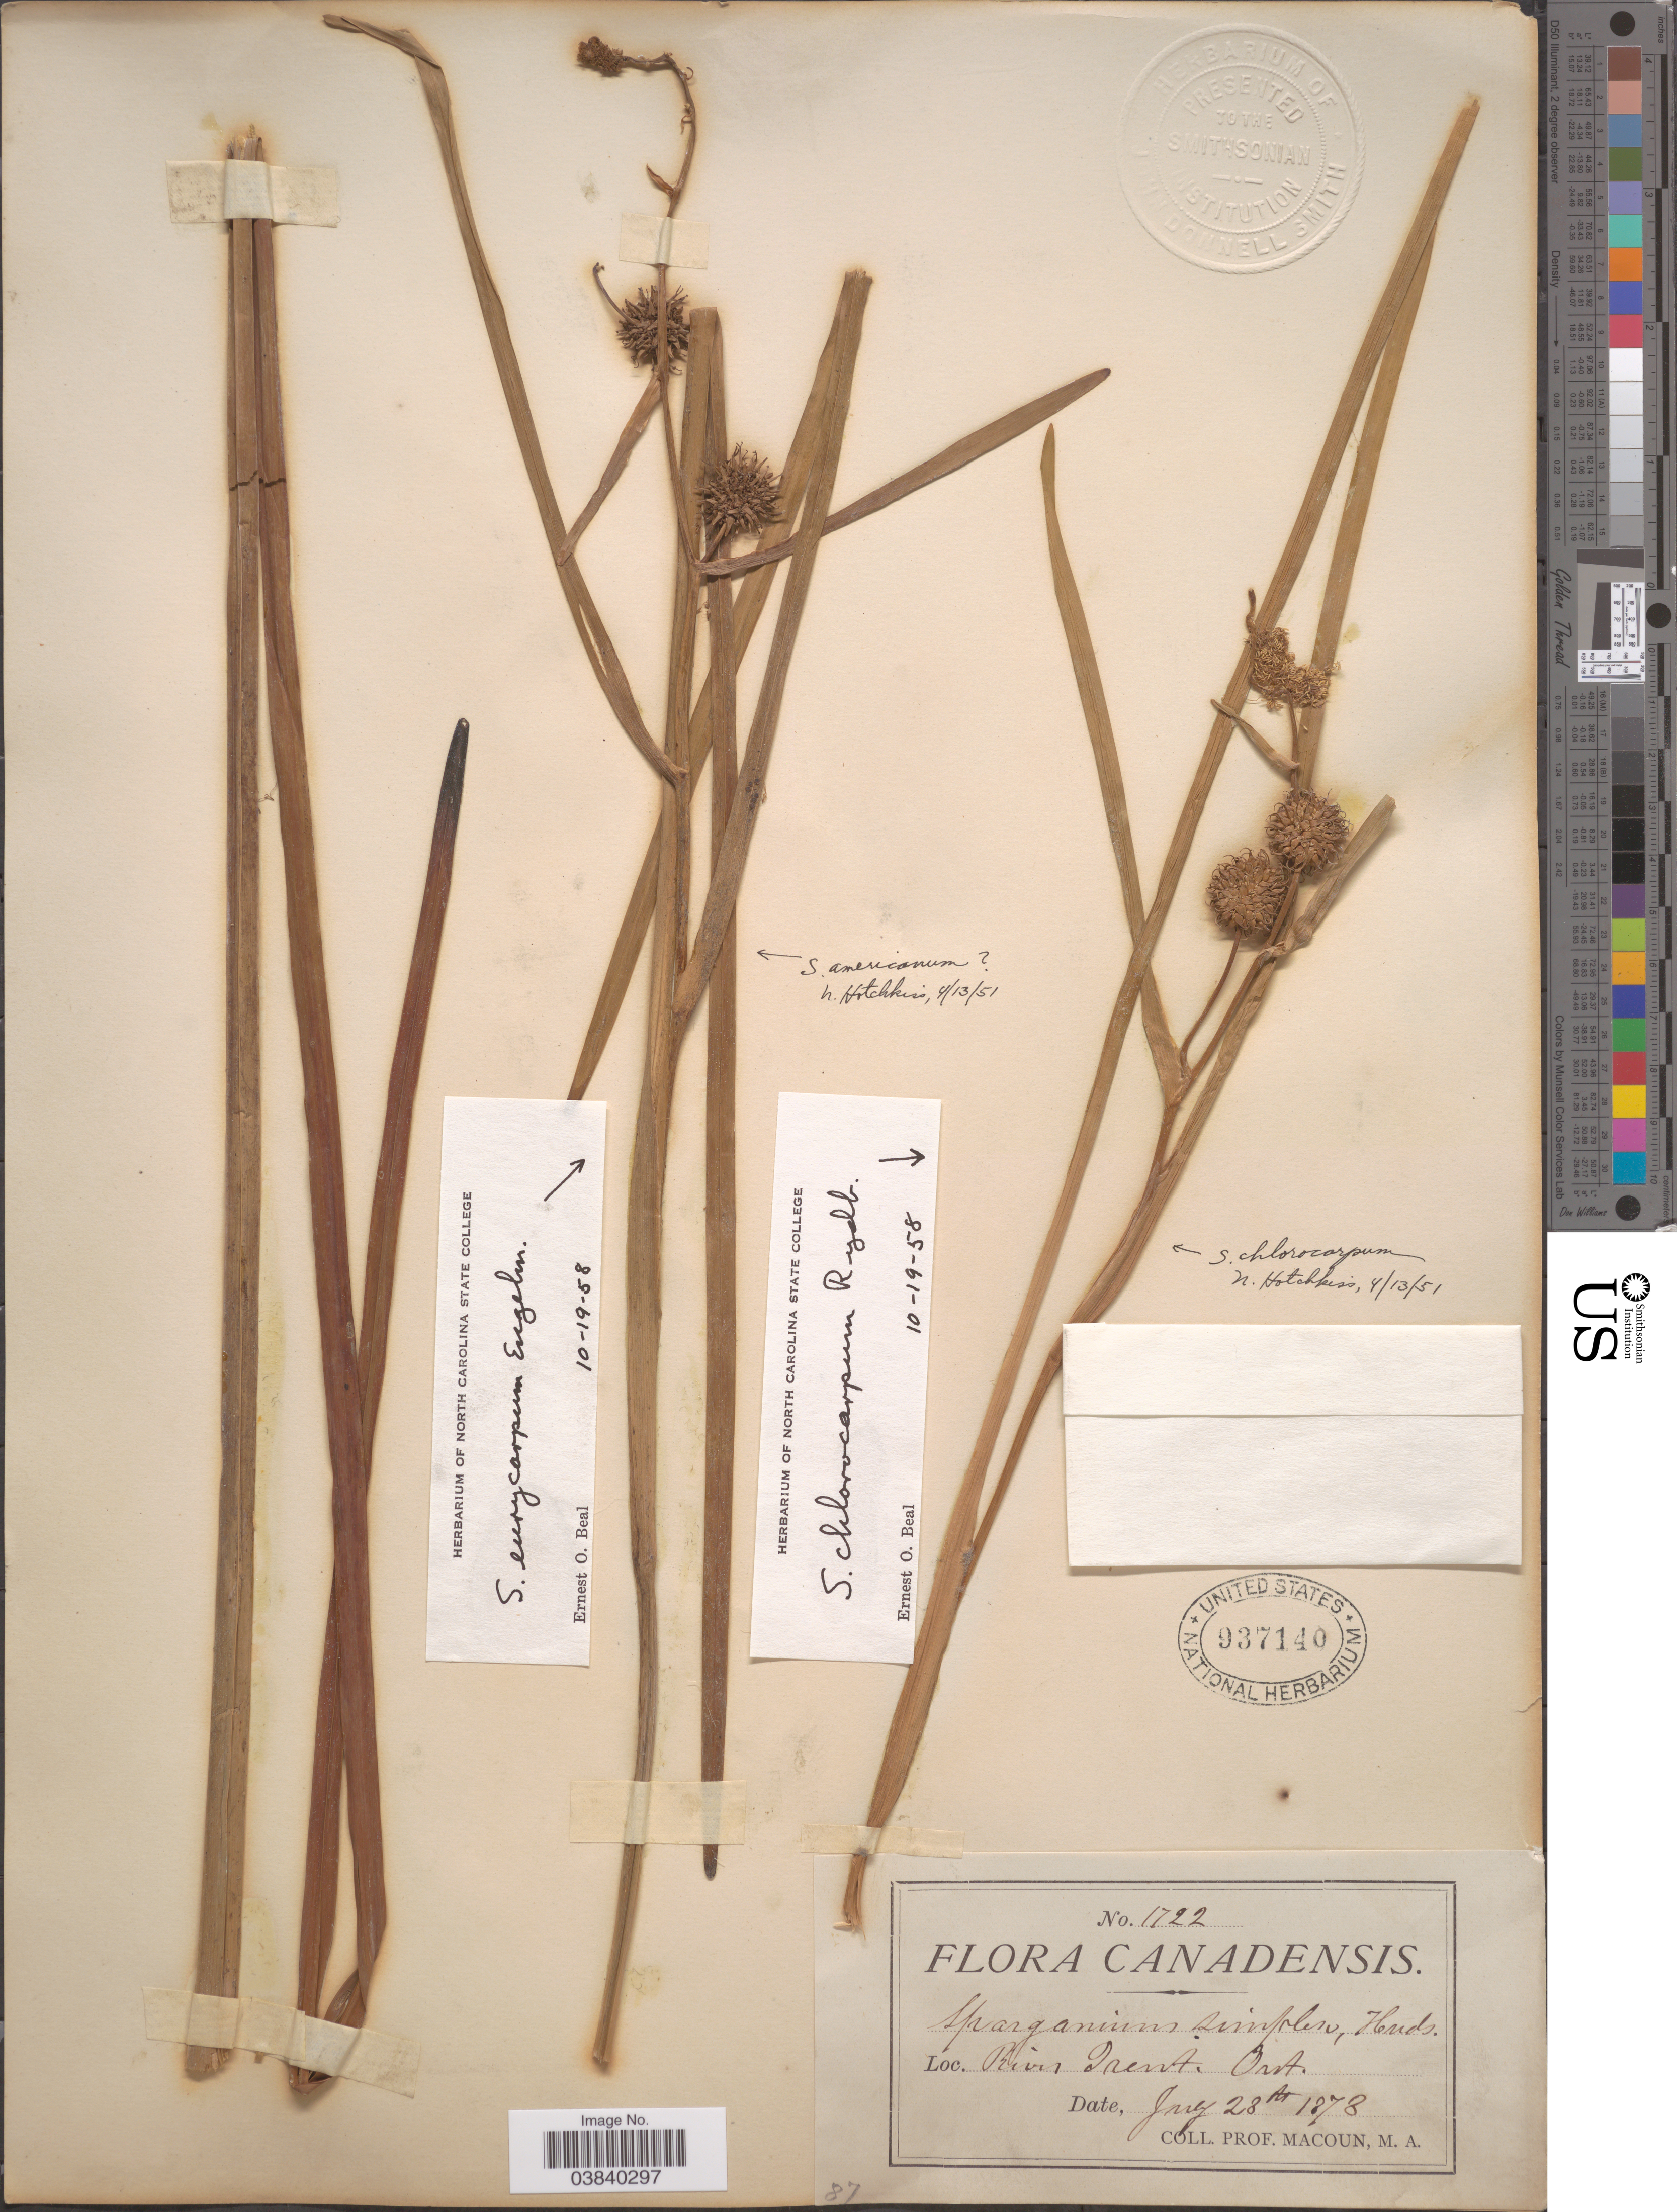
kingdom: Plantae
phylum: Tracheophyta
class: Liliopsida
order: Poales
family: Typhaceae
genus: Sparganium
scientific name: Sparganium eurycarpum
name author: Engelm.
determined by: Beal, E. O.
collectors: Prof. Macoun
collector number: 1722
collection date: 1878-07-28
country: Canada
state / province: Ontario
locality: River Grent.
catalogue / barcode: US 937140